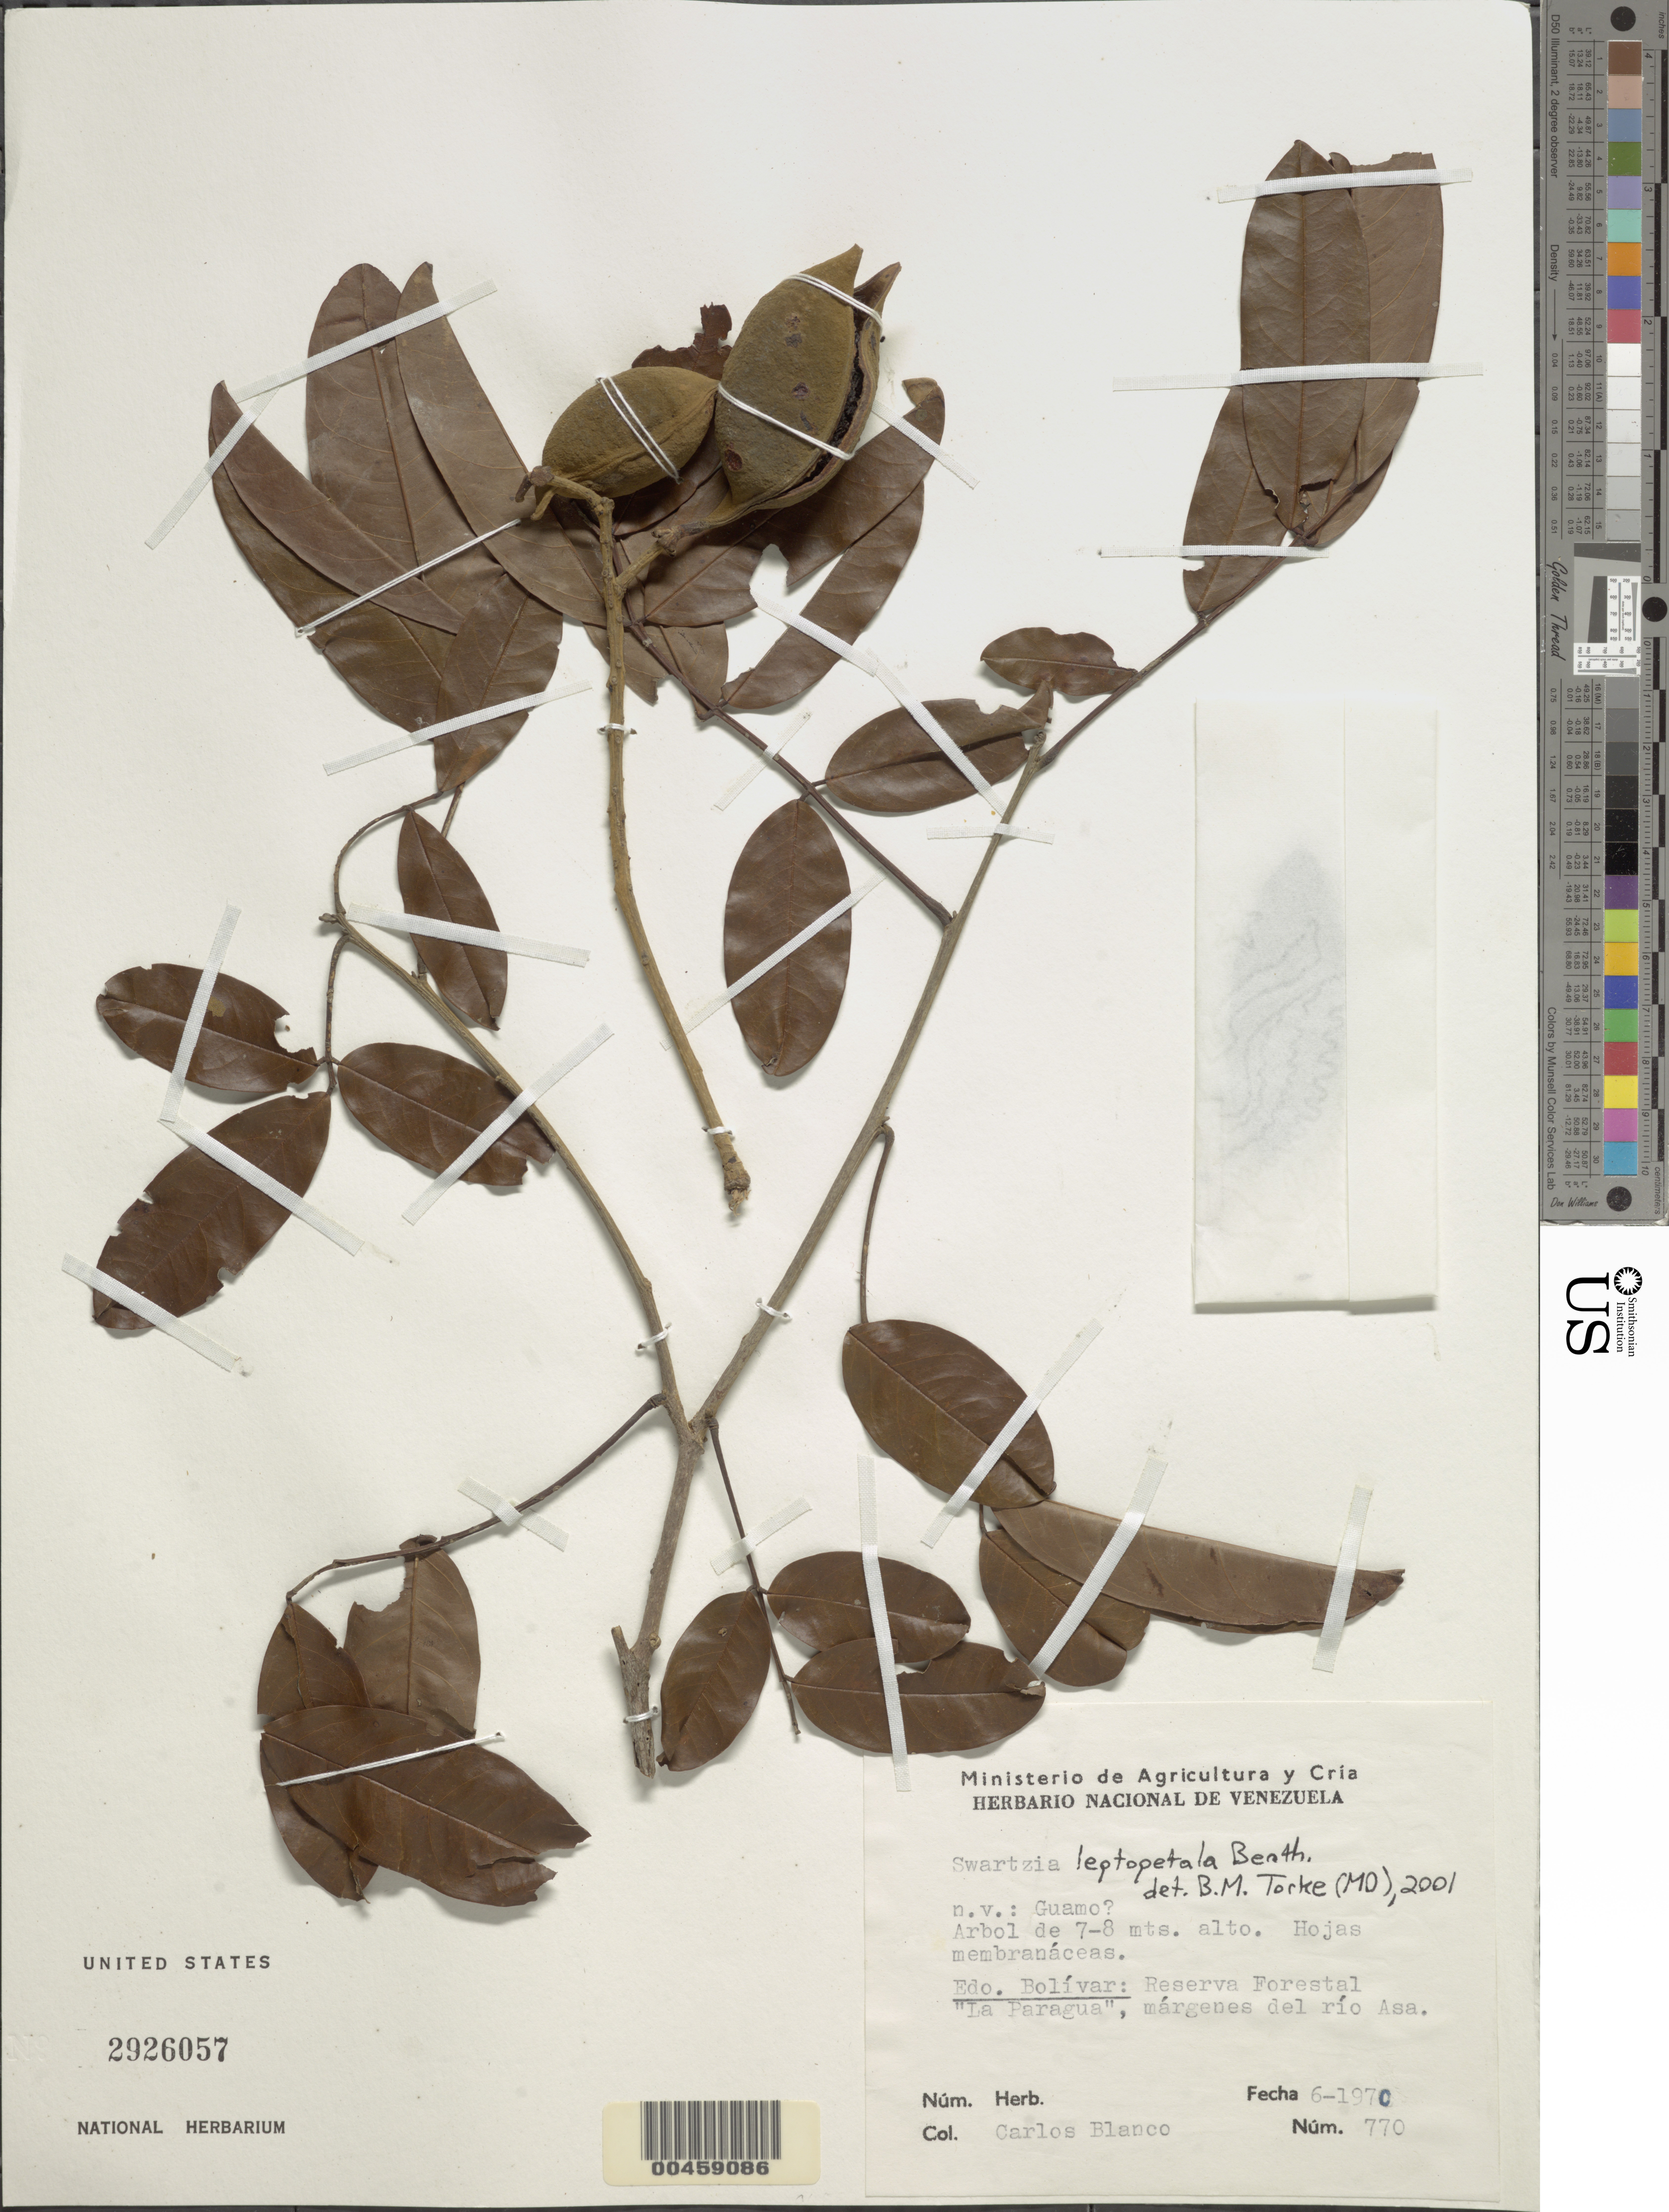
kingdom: Plantae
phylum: Tracheophyta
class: Magnoliopsida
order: Fabales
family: Fabaceae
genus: Swartzia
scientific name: Swartzia leptopetala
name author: Benth.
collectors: C. A. Blanco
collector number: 770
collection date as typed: Jun 1970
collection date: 1970-06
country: Venezuela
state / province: Bolivar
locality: Reserva forestal "la paragua"; rio asa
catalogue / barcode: US 2926057